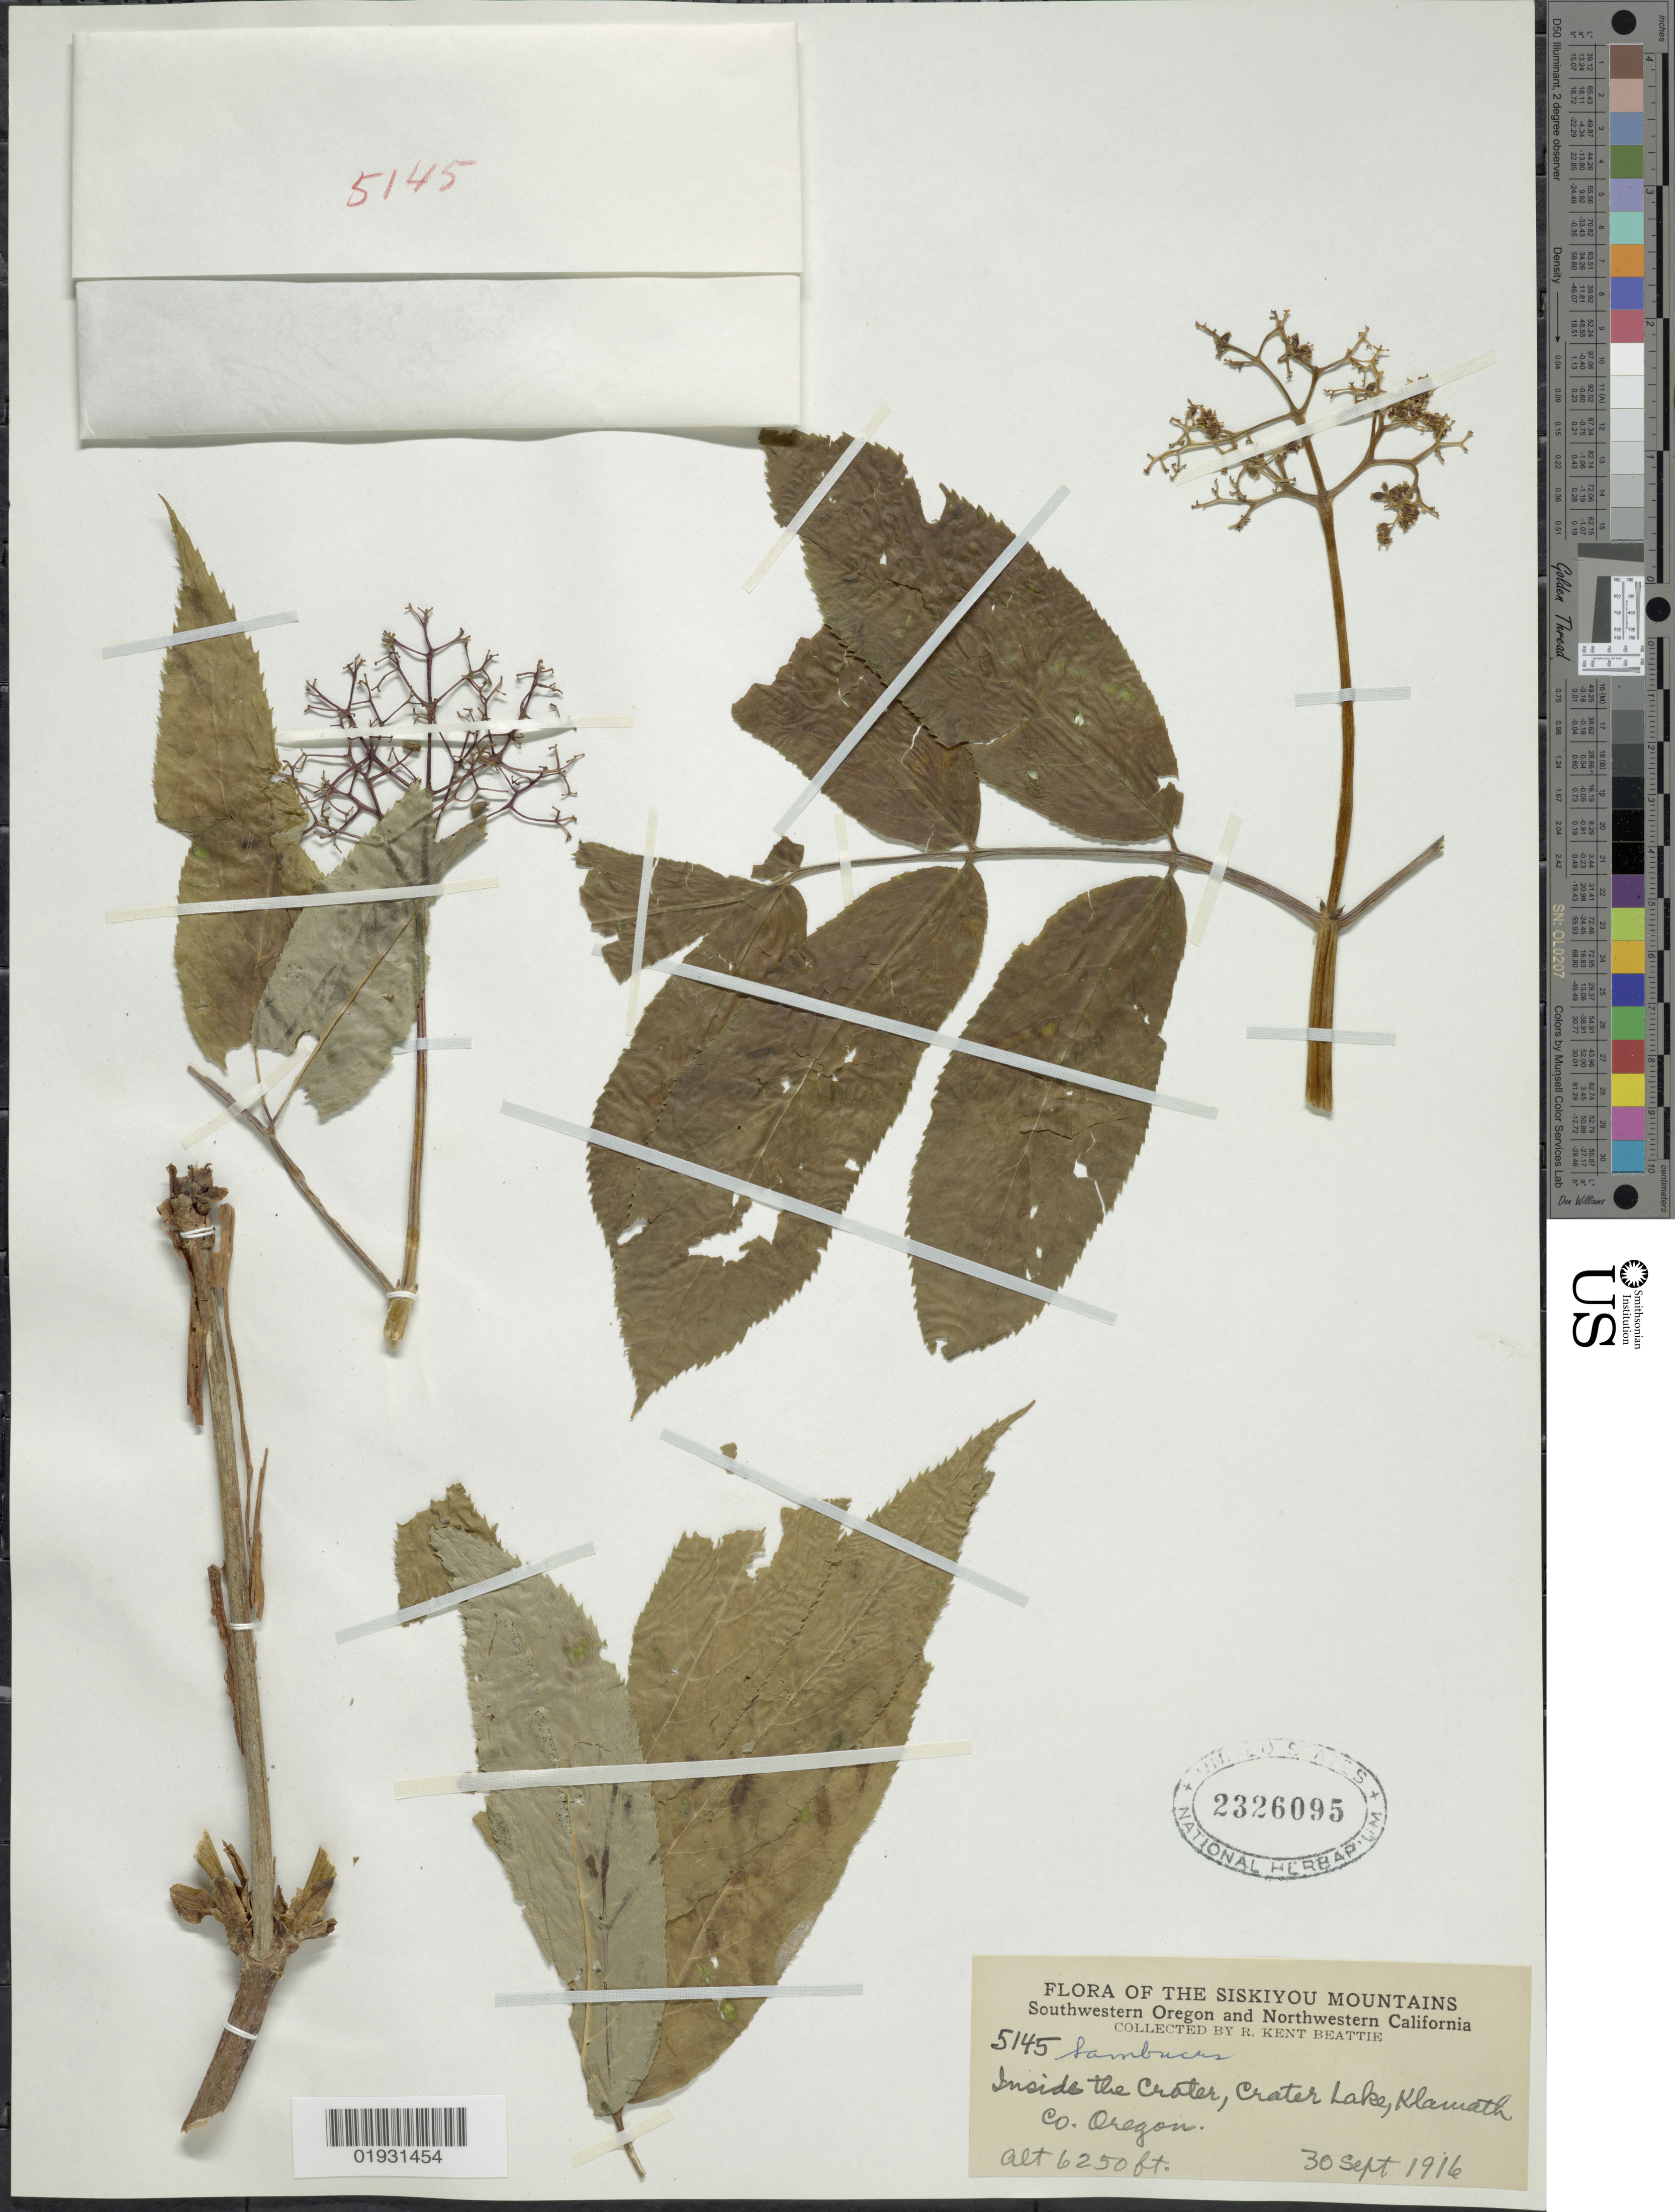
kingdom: Plantae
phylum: Tracheophyta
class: Magnoliopsida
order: Dipsacales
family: Viburnaceae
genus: Sambucus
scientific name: Sambucus sp.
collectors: R. K. Beattie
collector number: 5145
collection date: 1916-09-30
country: United States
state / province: Oregon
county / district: Klamath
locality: Siskiyou Mountains. Southwestern Oregon. Inside the Crater, Crater Lake, Klamath Co.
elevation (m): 1905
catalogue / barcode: US 2326095